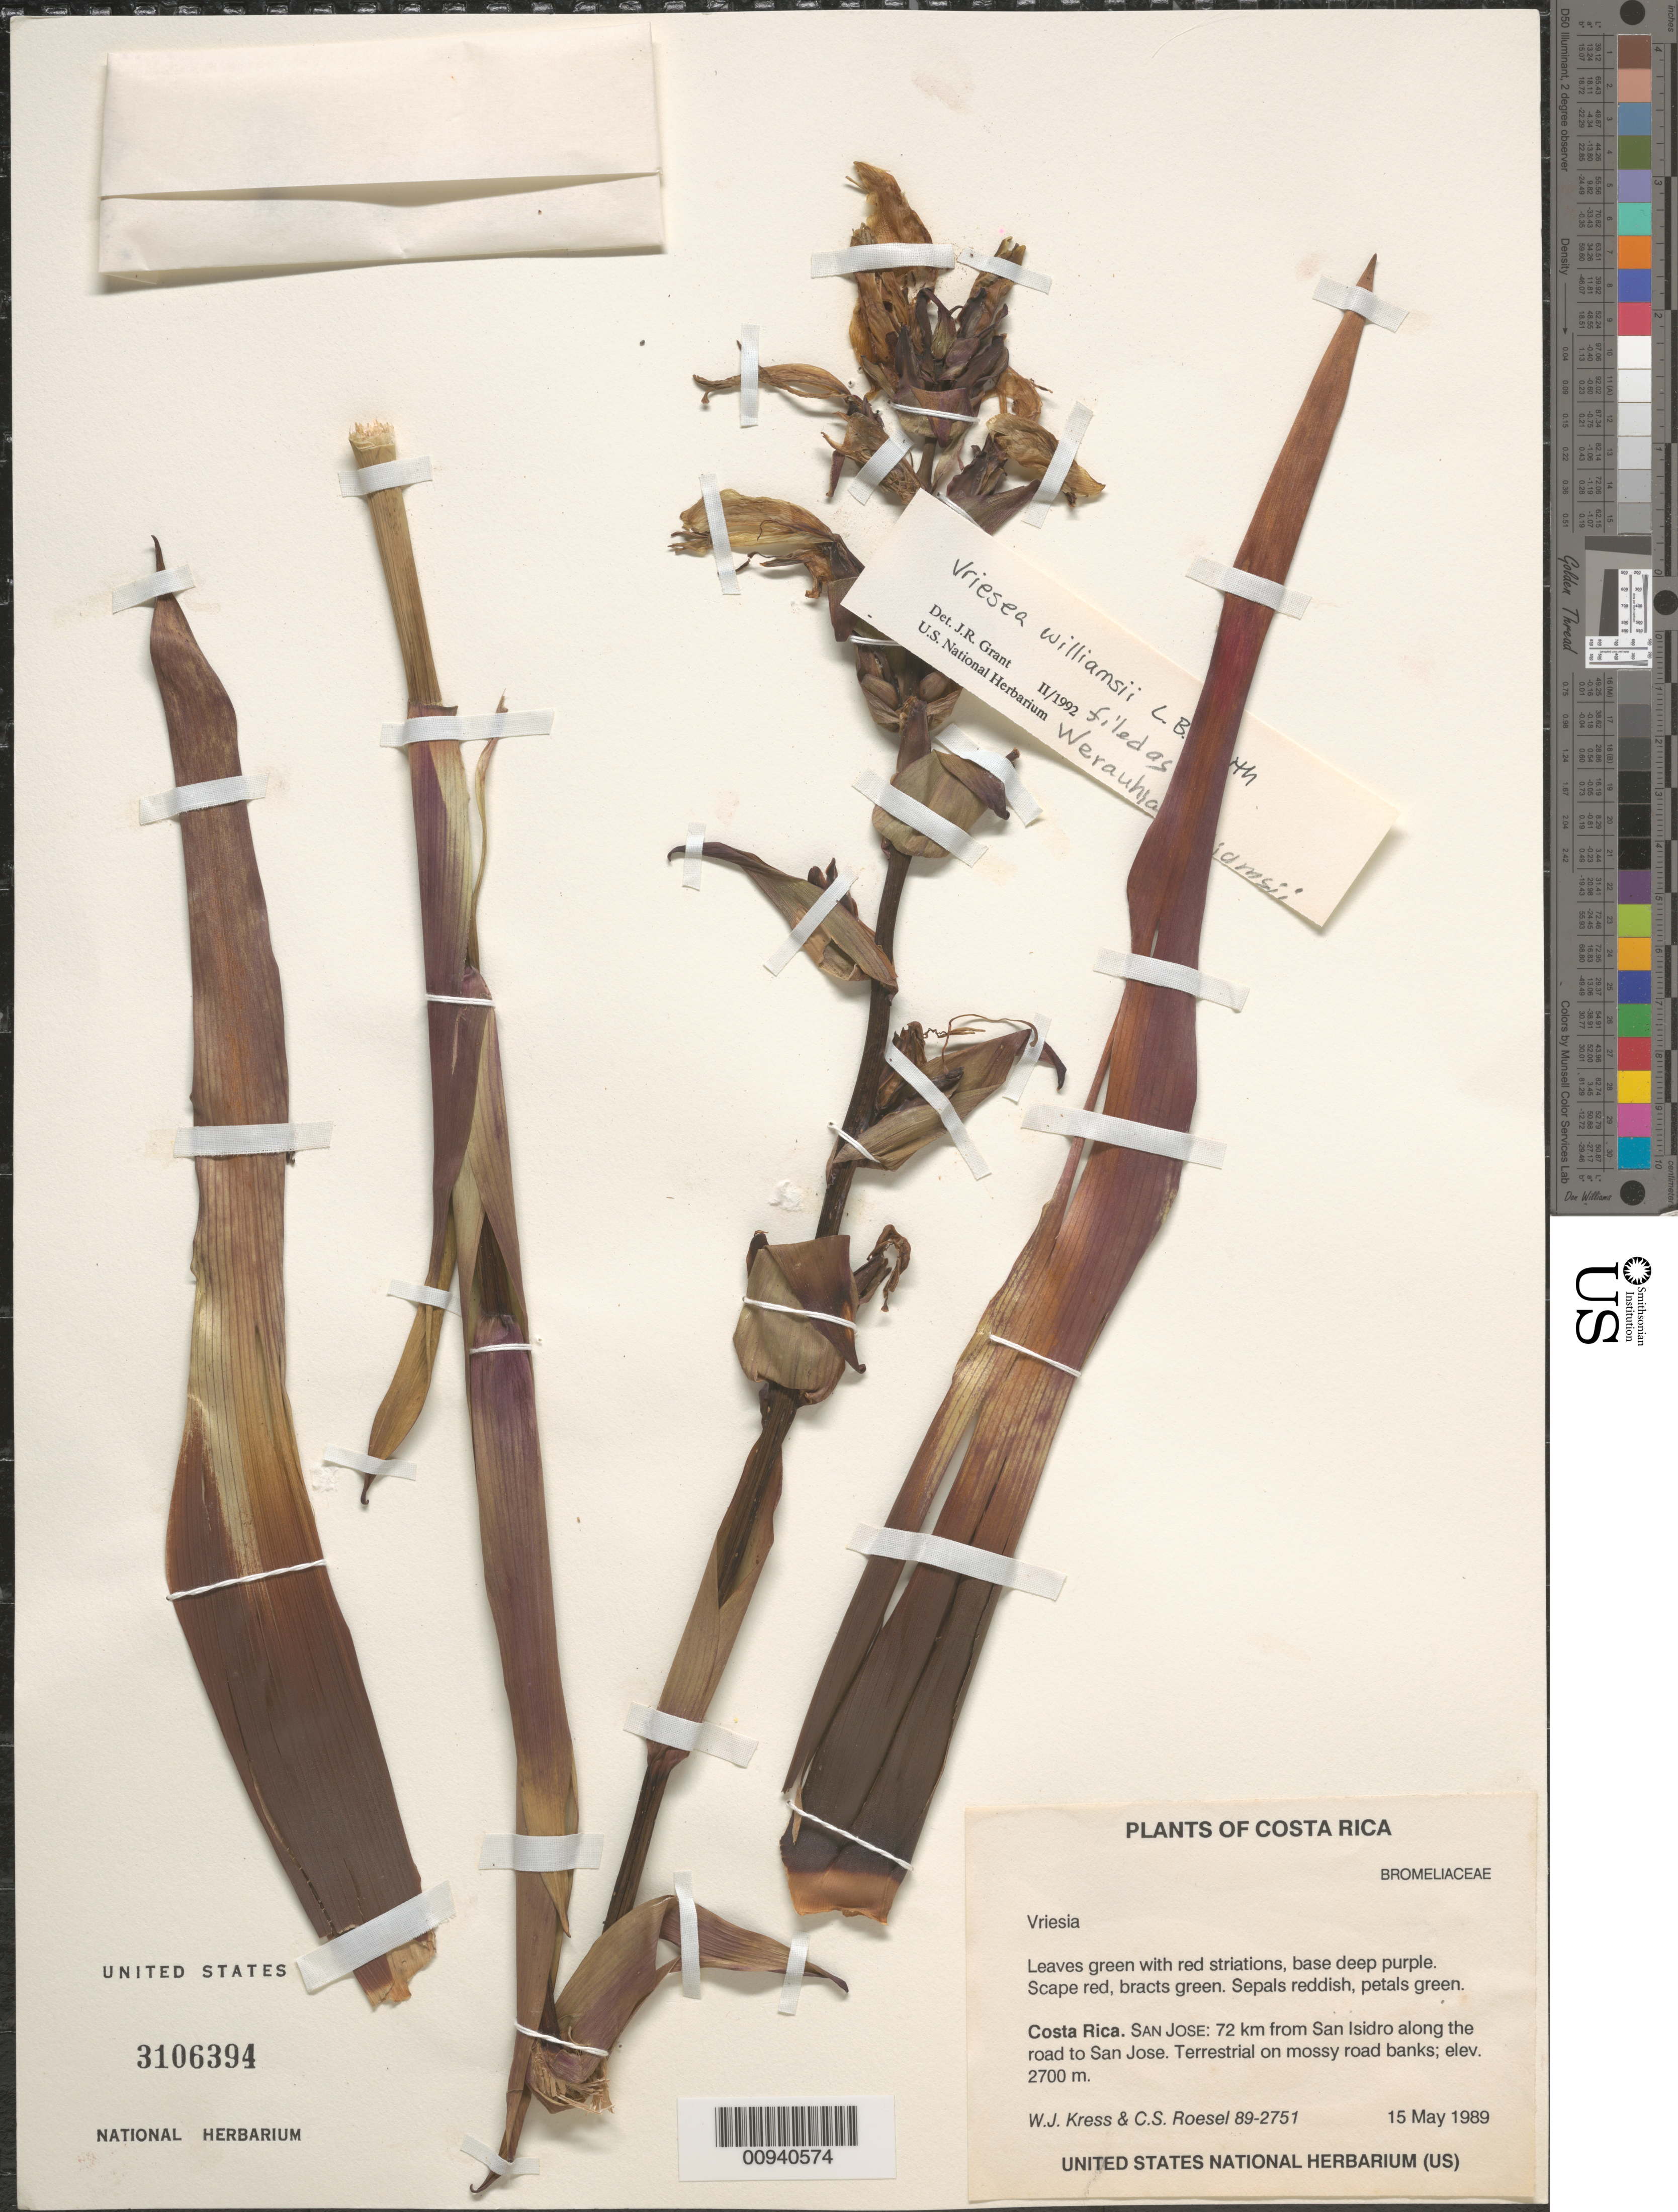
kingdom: Plantae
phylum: Tracheophyta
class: Liliopsida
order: Poales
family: Bromeliaceae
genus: Vriesea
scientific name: Vriesea williamsii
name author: L.B. Sm.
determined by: Grant, J. R., (SWITZERLAND)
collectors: W. J. Kress & C. S. Roesel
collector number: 89-2751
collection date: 1989-05-15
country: Costa Rica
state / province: San Jose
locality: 72 km from San Isidro along the road to San Jose. Terrestrial on mossy road banks.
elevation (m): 2700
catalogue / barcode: US 3106394